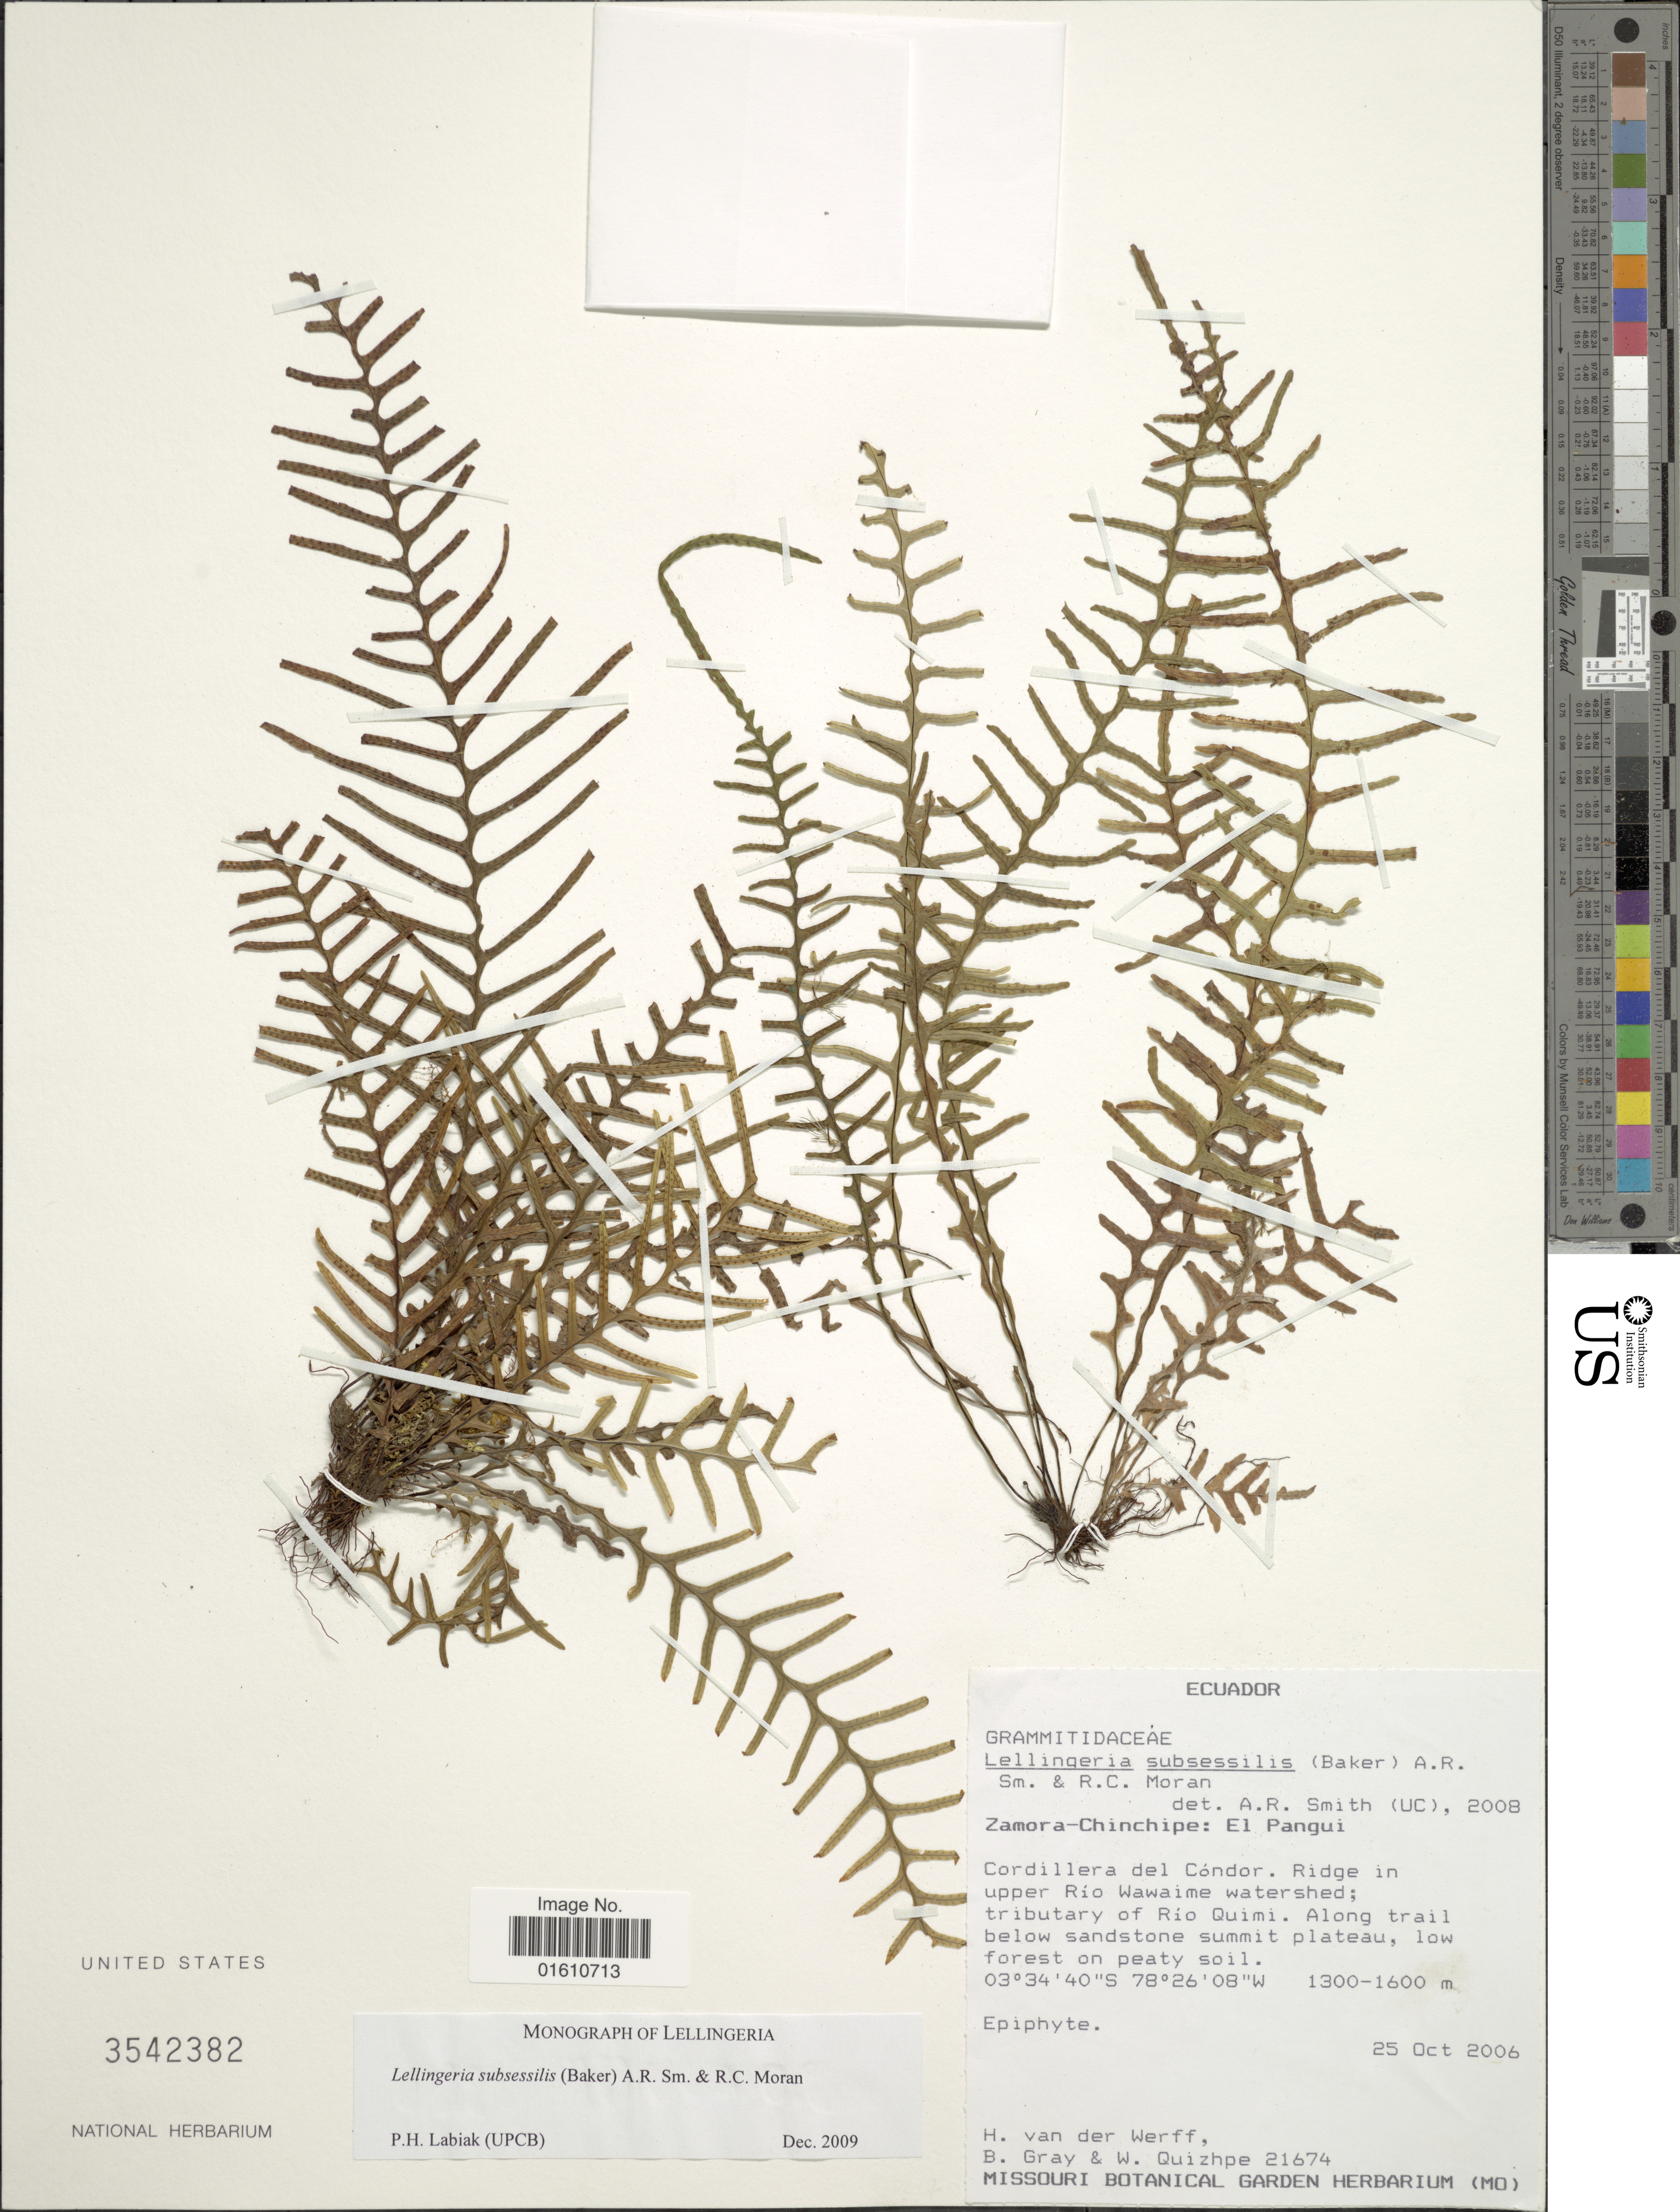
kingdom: Plantae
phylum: Tracheophyta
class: Polypodiopsida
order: Polypodiales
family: Polypodiaceae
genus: Lellingeria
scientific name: Lellingeria subsessilis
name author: (Baker) A.R. Sm. & R.C. Moran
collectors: H. van der Werff, B. Gray & W. Quizhpe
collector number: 21674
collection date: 2006-10-25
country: Ecuador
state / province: Zamora-Chinchipe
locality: Zamora-Chinchipe: El Pangui, Cordillera del Condor, ridge in upper Rio Wawaime watershed; tributary of Rio Quimi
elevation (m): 1300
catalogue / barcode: US 3542382